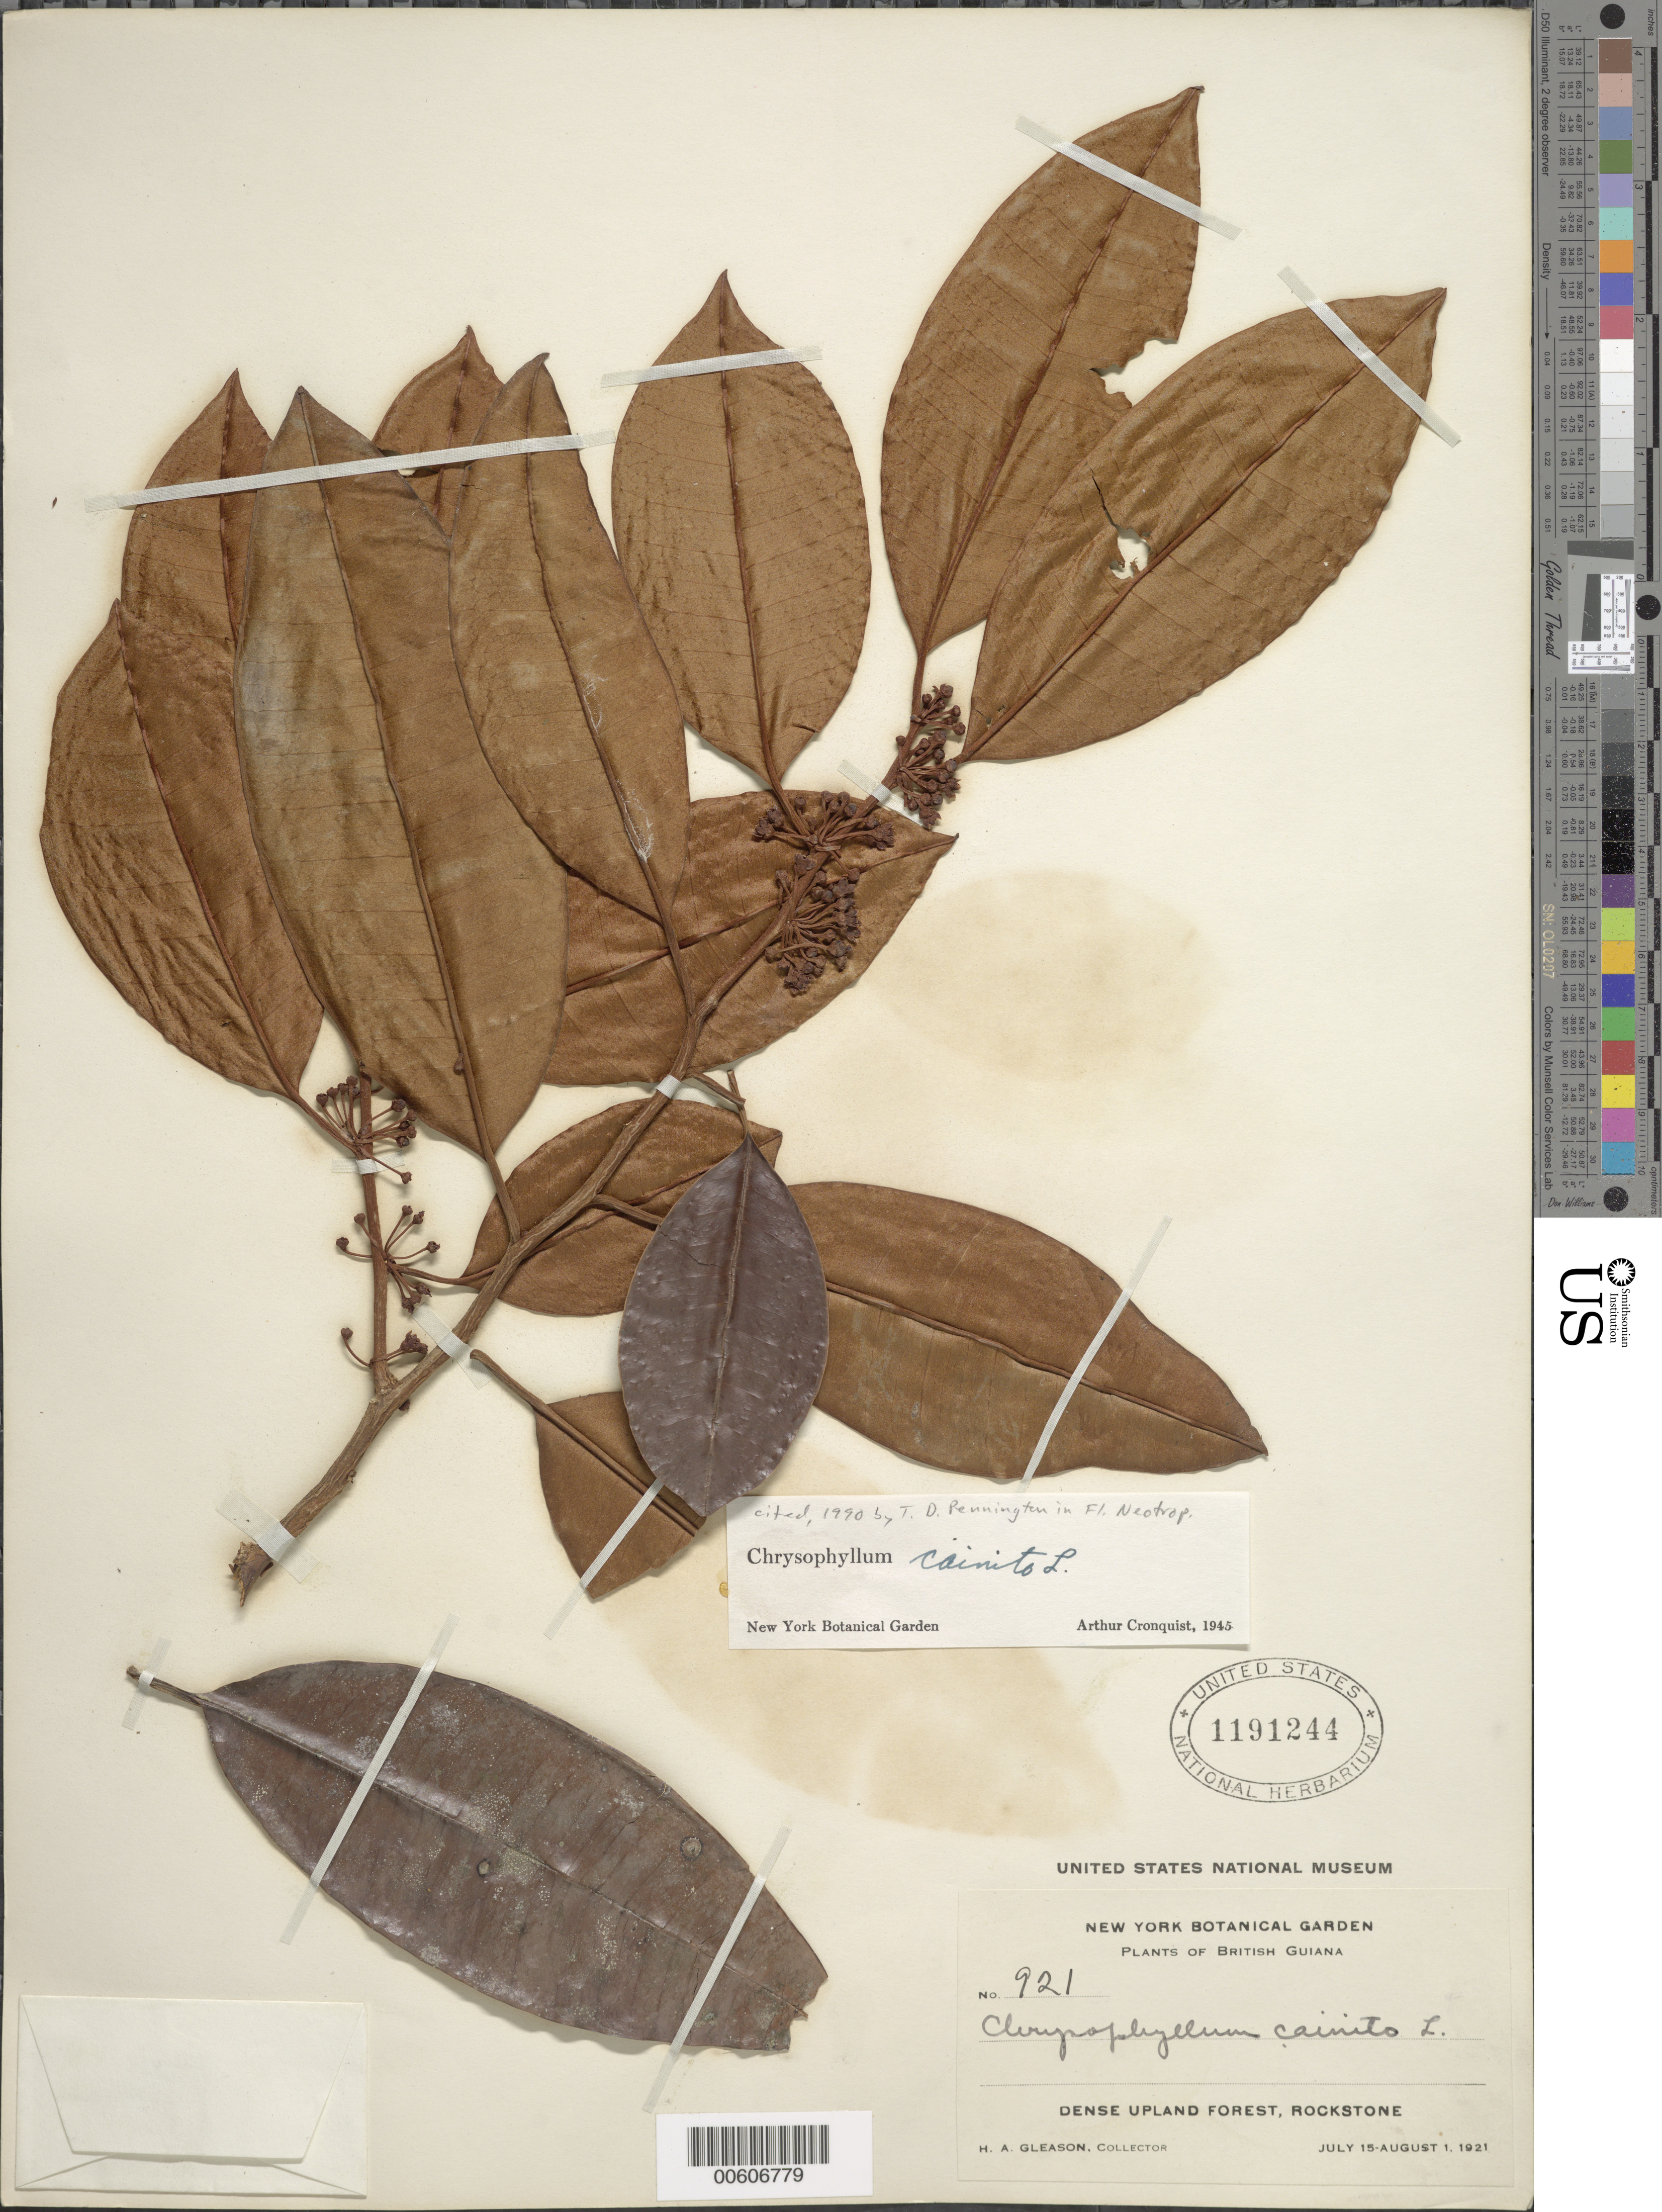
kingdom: Plantae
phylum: Tracheophyta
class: Magnoliopsida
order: Ericales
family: Sapotaceae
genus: Chrysophyllum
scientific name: Chrysophyllum cainito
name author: L.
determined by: Pennington, T. D., (K)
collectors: H. A. Gleason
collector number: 921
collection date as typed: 15-Jul-21 to 1-Aug-21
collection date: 1921-07-15/1921-08-01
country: Guyana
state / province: U. Demerara-Berbice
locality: Rockstone, in and about the village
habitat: Dense upland forest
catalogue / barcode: US 1191244